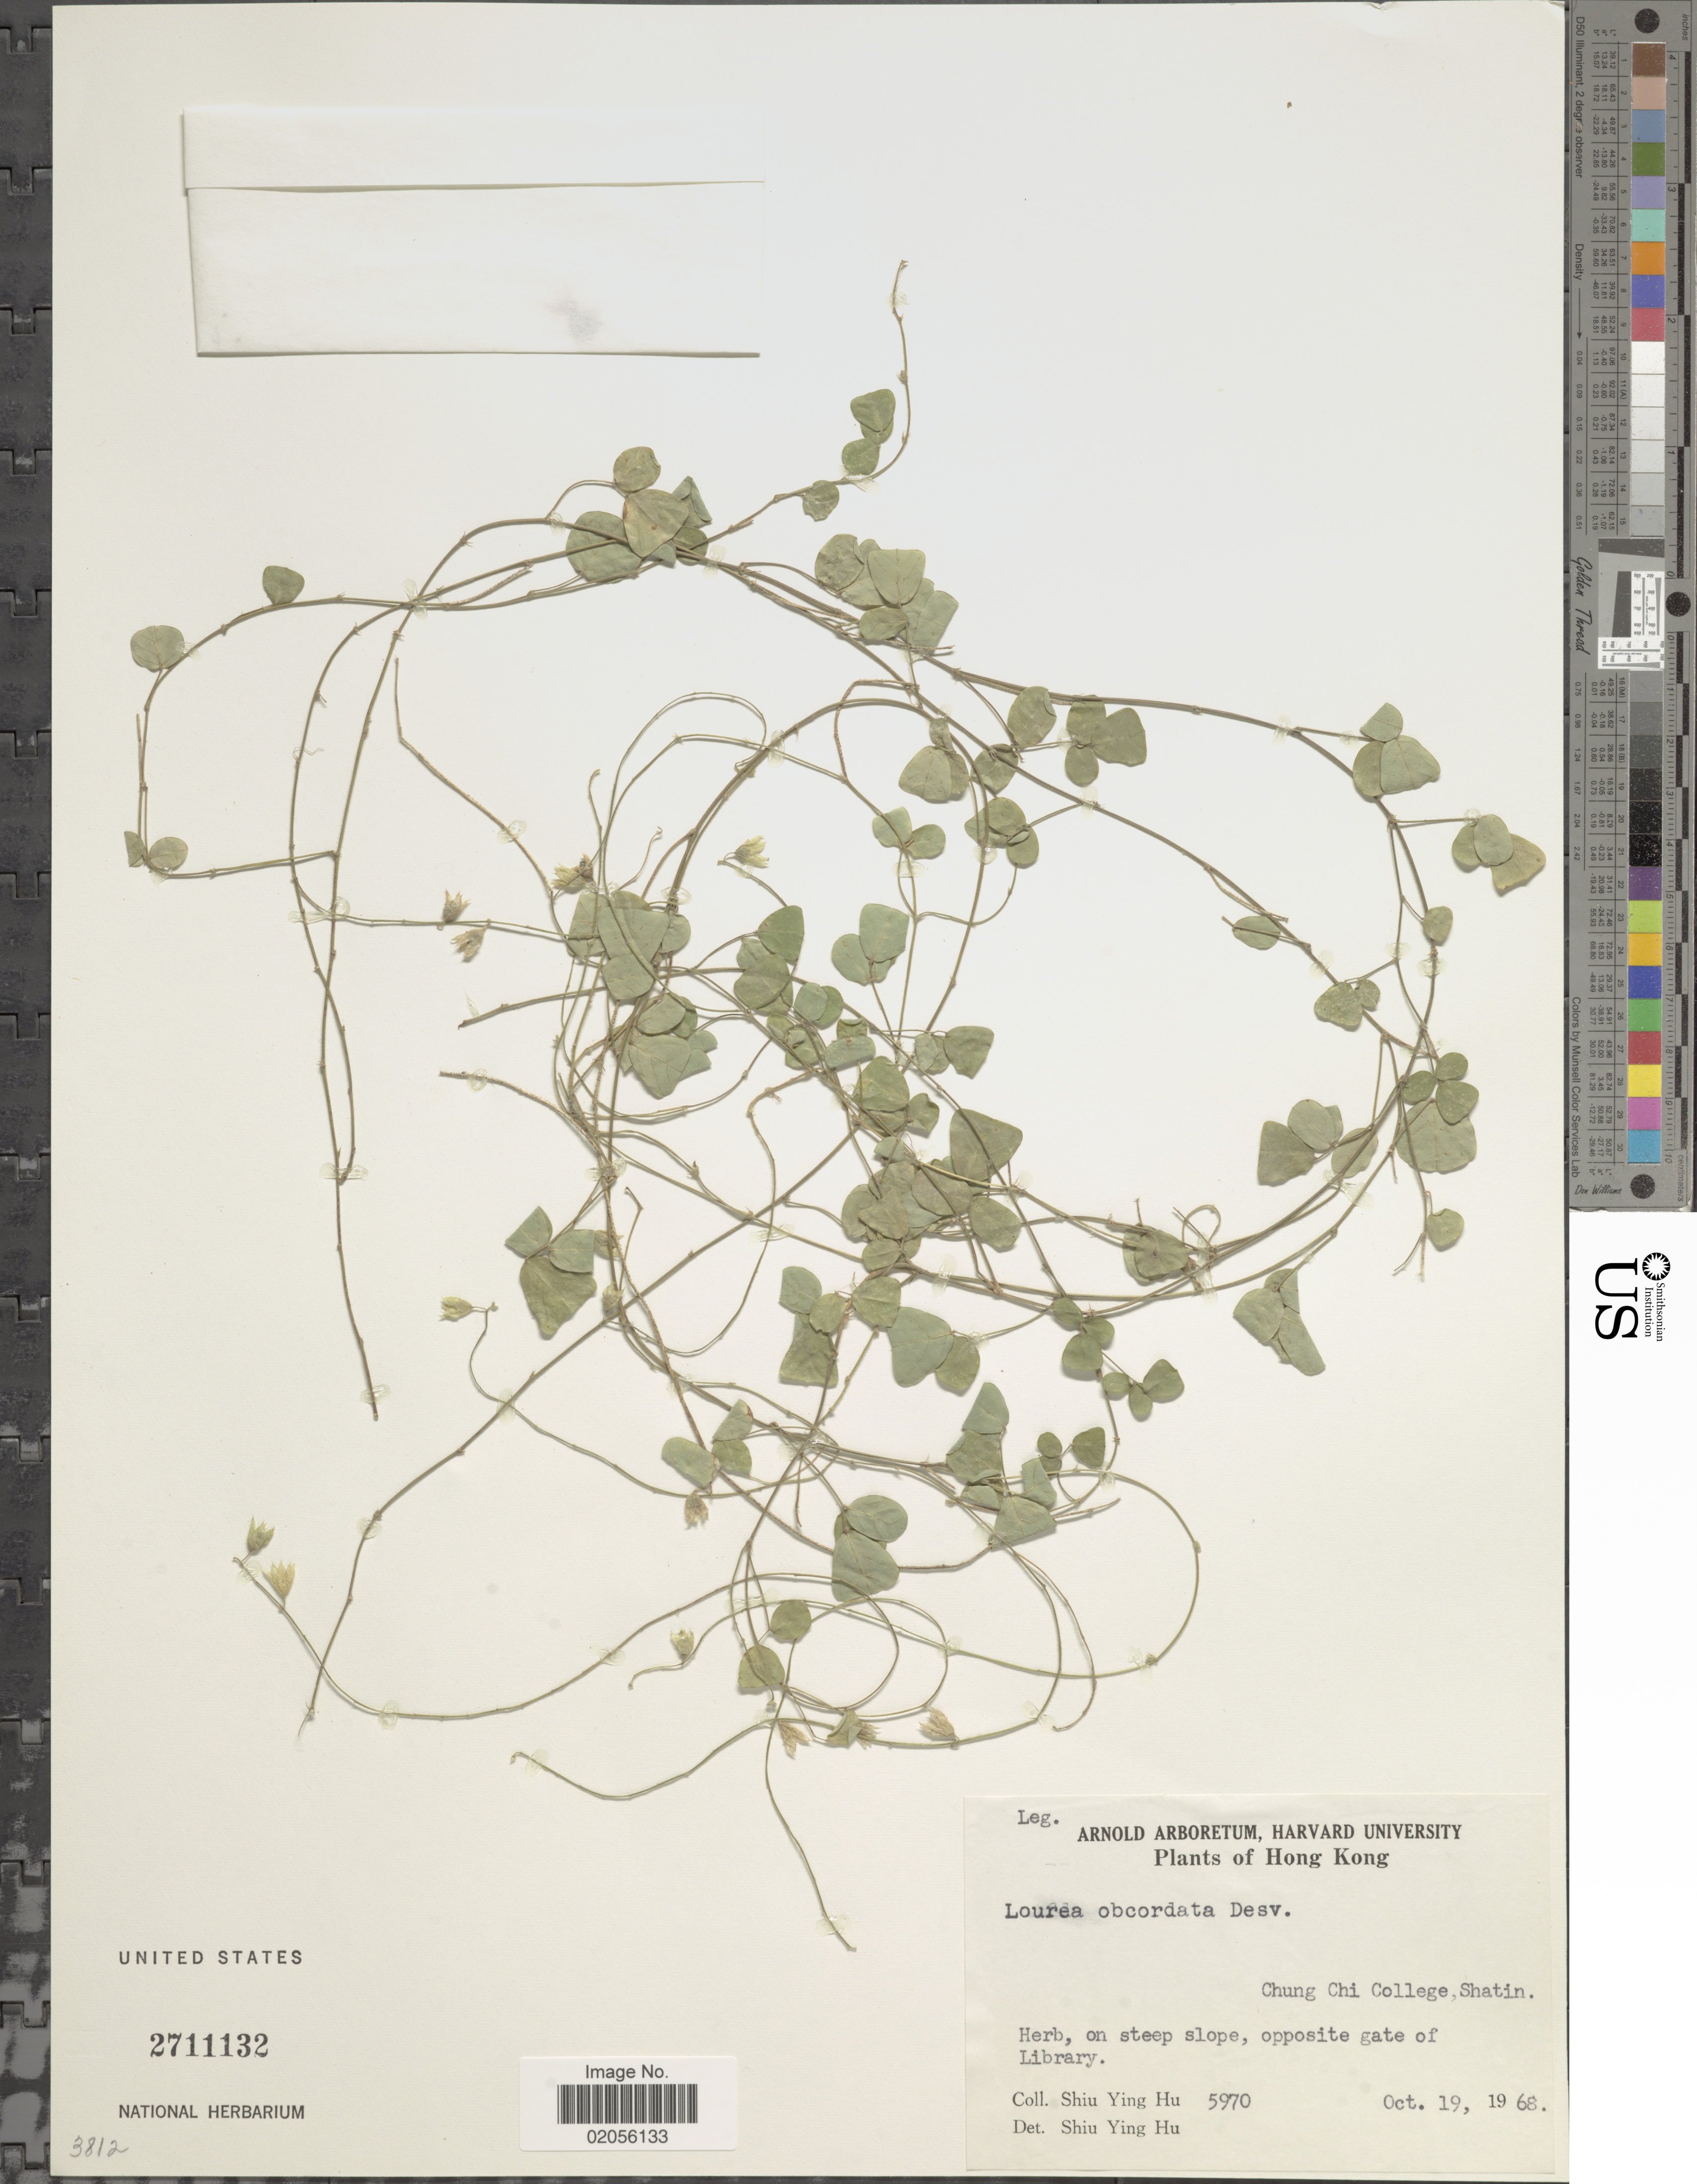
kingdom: Plantae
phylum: Tracheophyta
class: Magnoliopsida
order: Fabales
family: Fabaceae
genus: Lourea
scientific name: Lourea obcordata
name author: (Poir.) Desv.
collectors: S. Y. Hu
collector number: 5970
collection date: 1968-10-19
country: China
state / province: Hong Kong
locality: Chung Chi College, Shatin, opposite gate of Library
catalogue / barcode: US 2711132